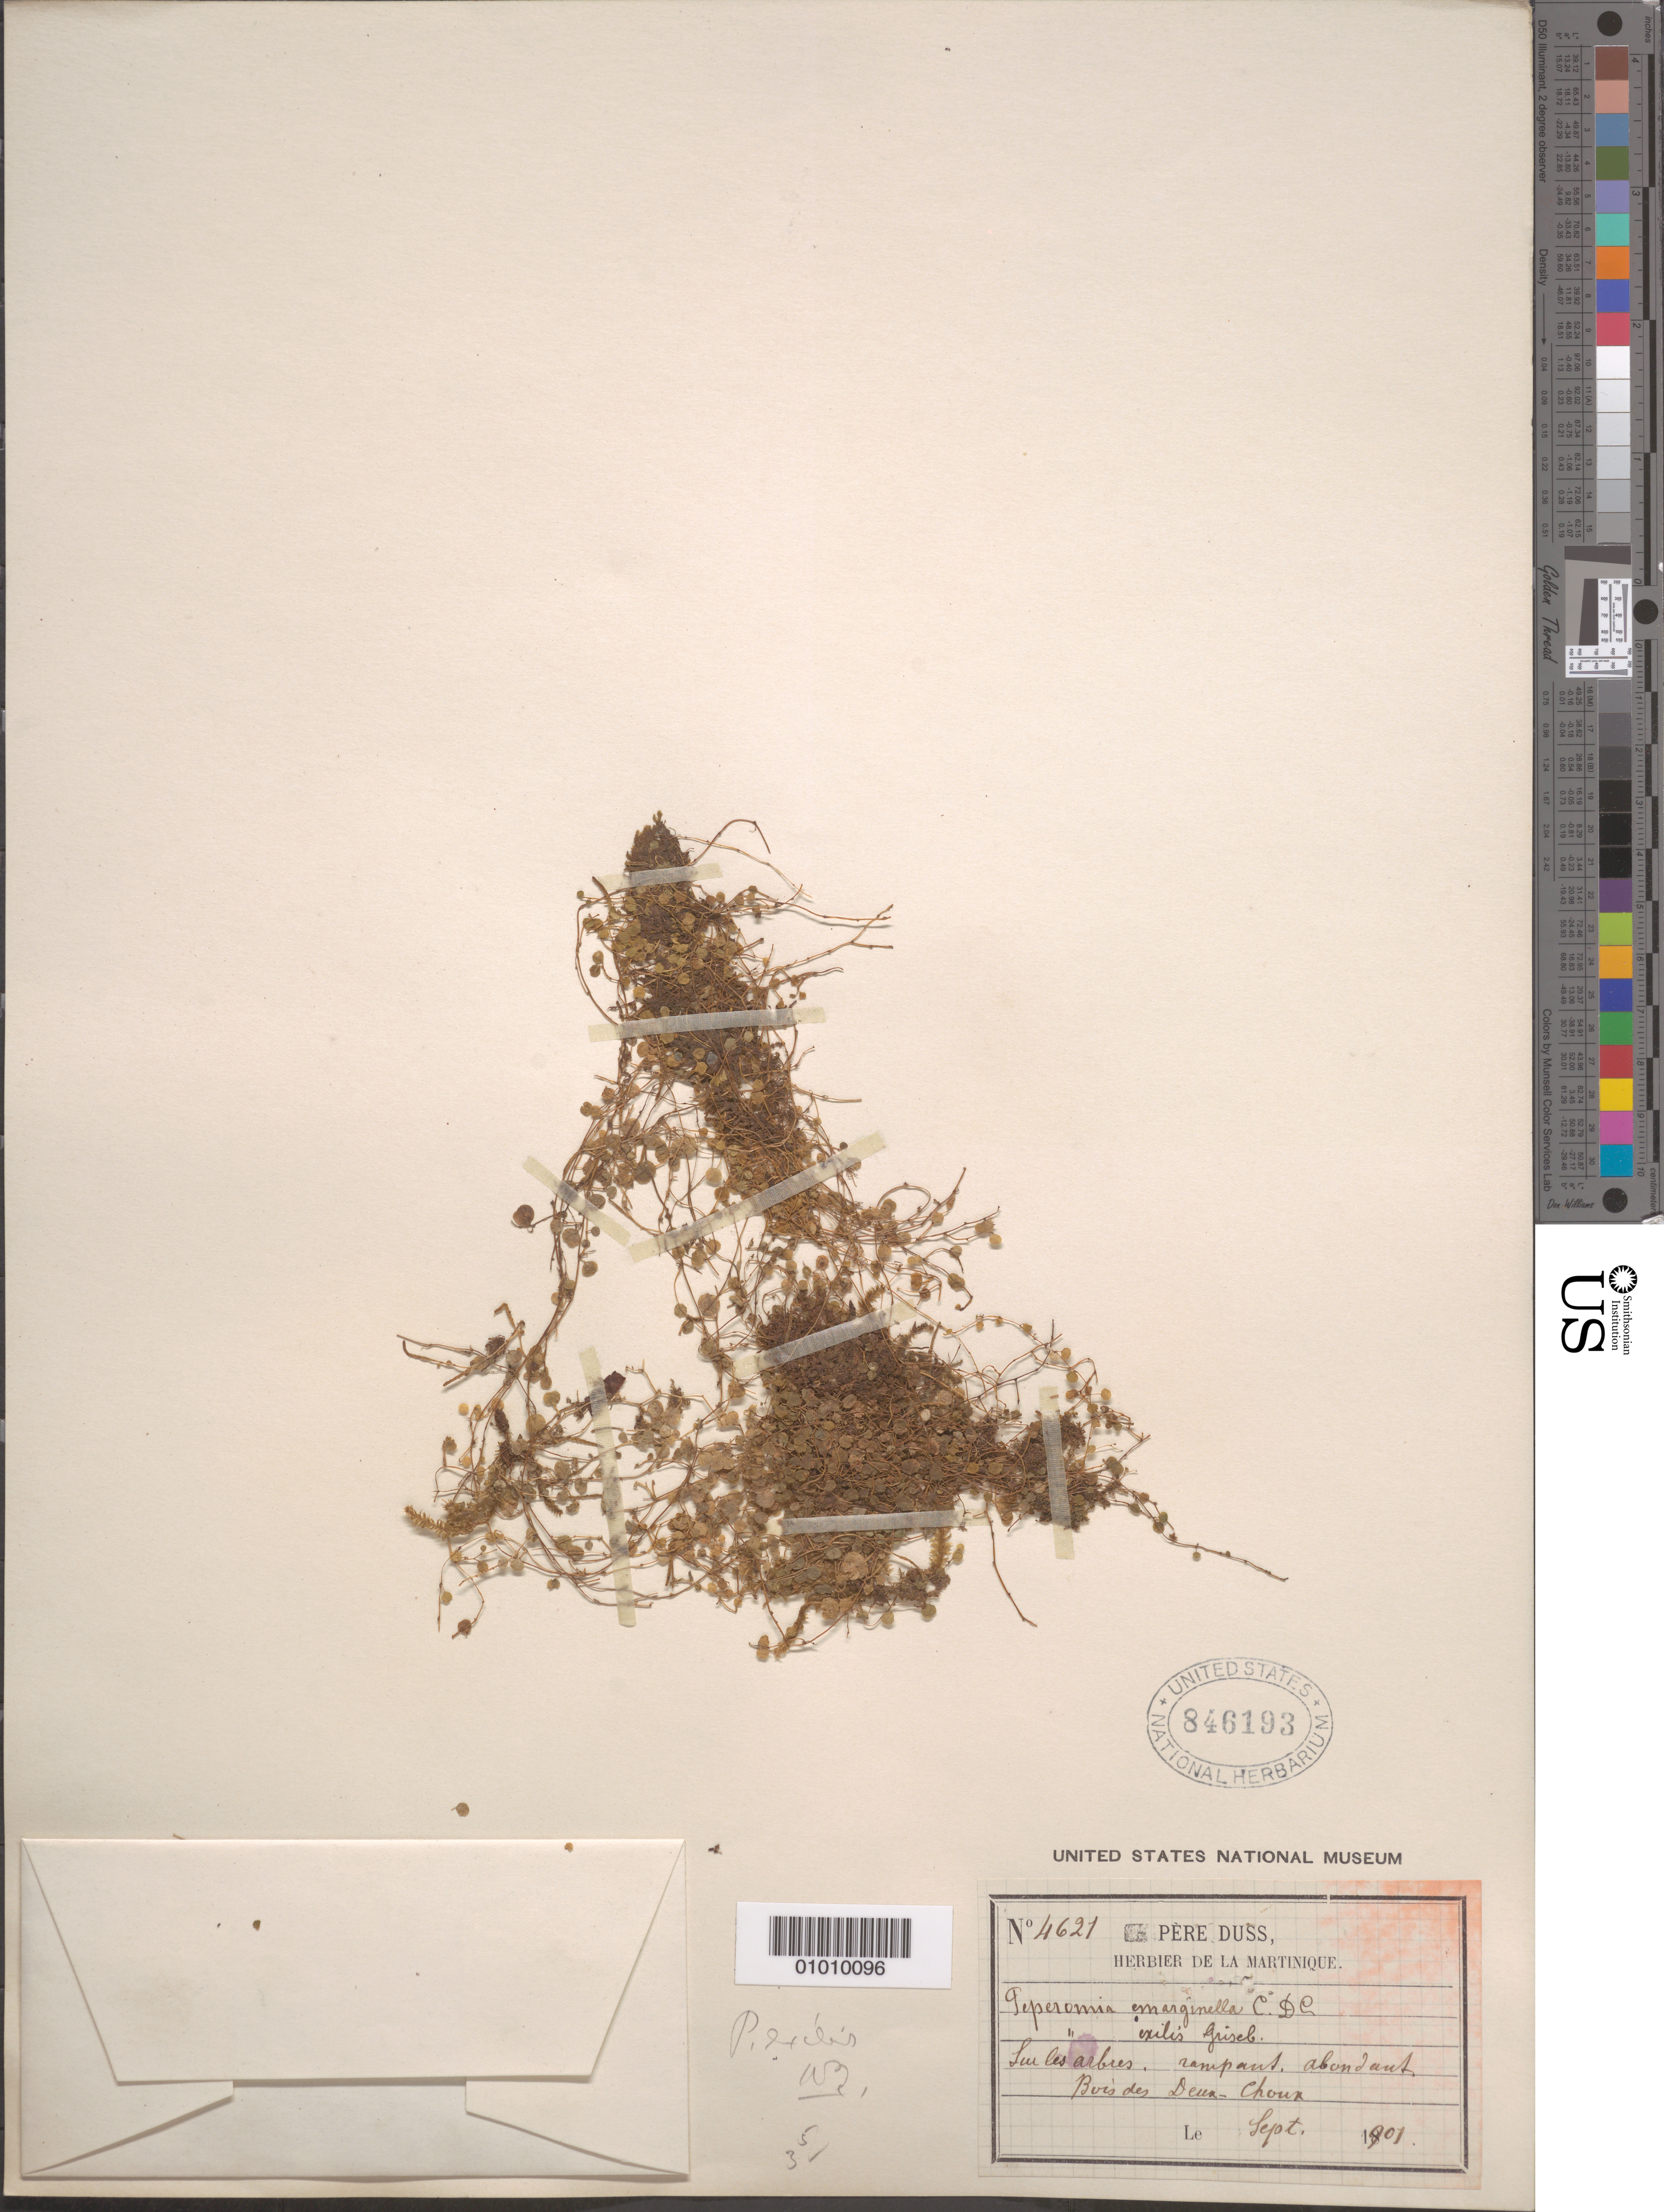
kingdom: Plantae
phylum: Tracheophyta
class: Magnoliopsida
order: Piperales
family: Piperaceae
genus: Peperomia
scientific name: Peperomia emarginella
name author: (Sw. ex Wikstr.) C. DC.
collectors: Père Duss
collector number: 4621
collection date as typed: Sep 1901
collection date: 1901-09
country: Martinique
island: Martinique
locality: Bois de Deux Choun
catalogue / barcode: US 846193